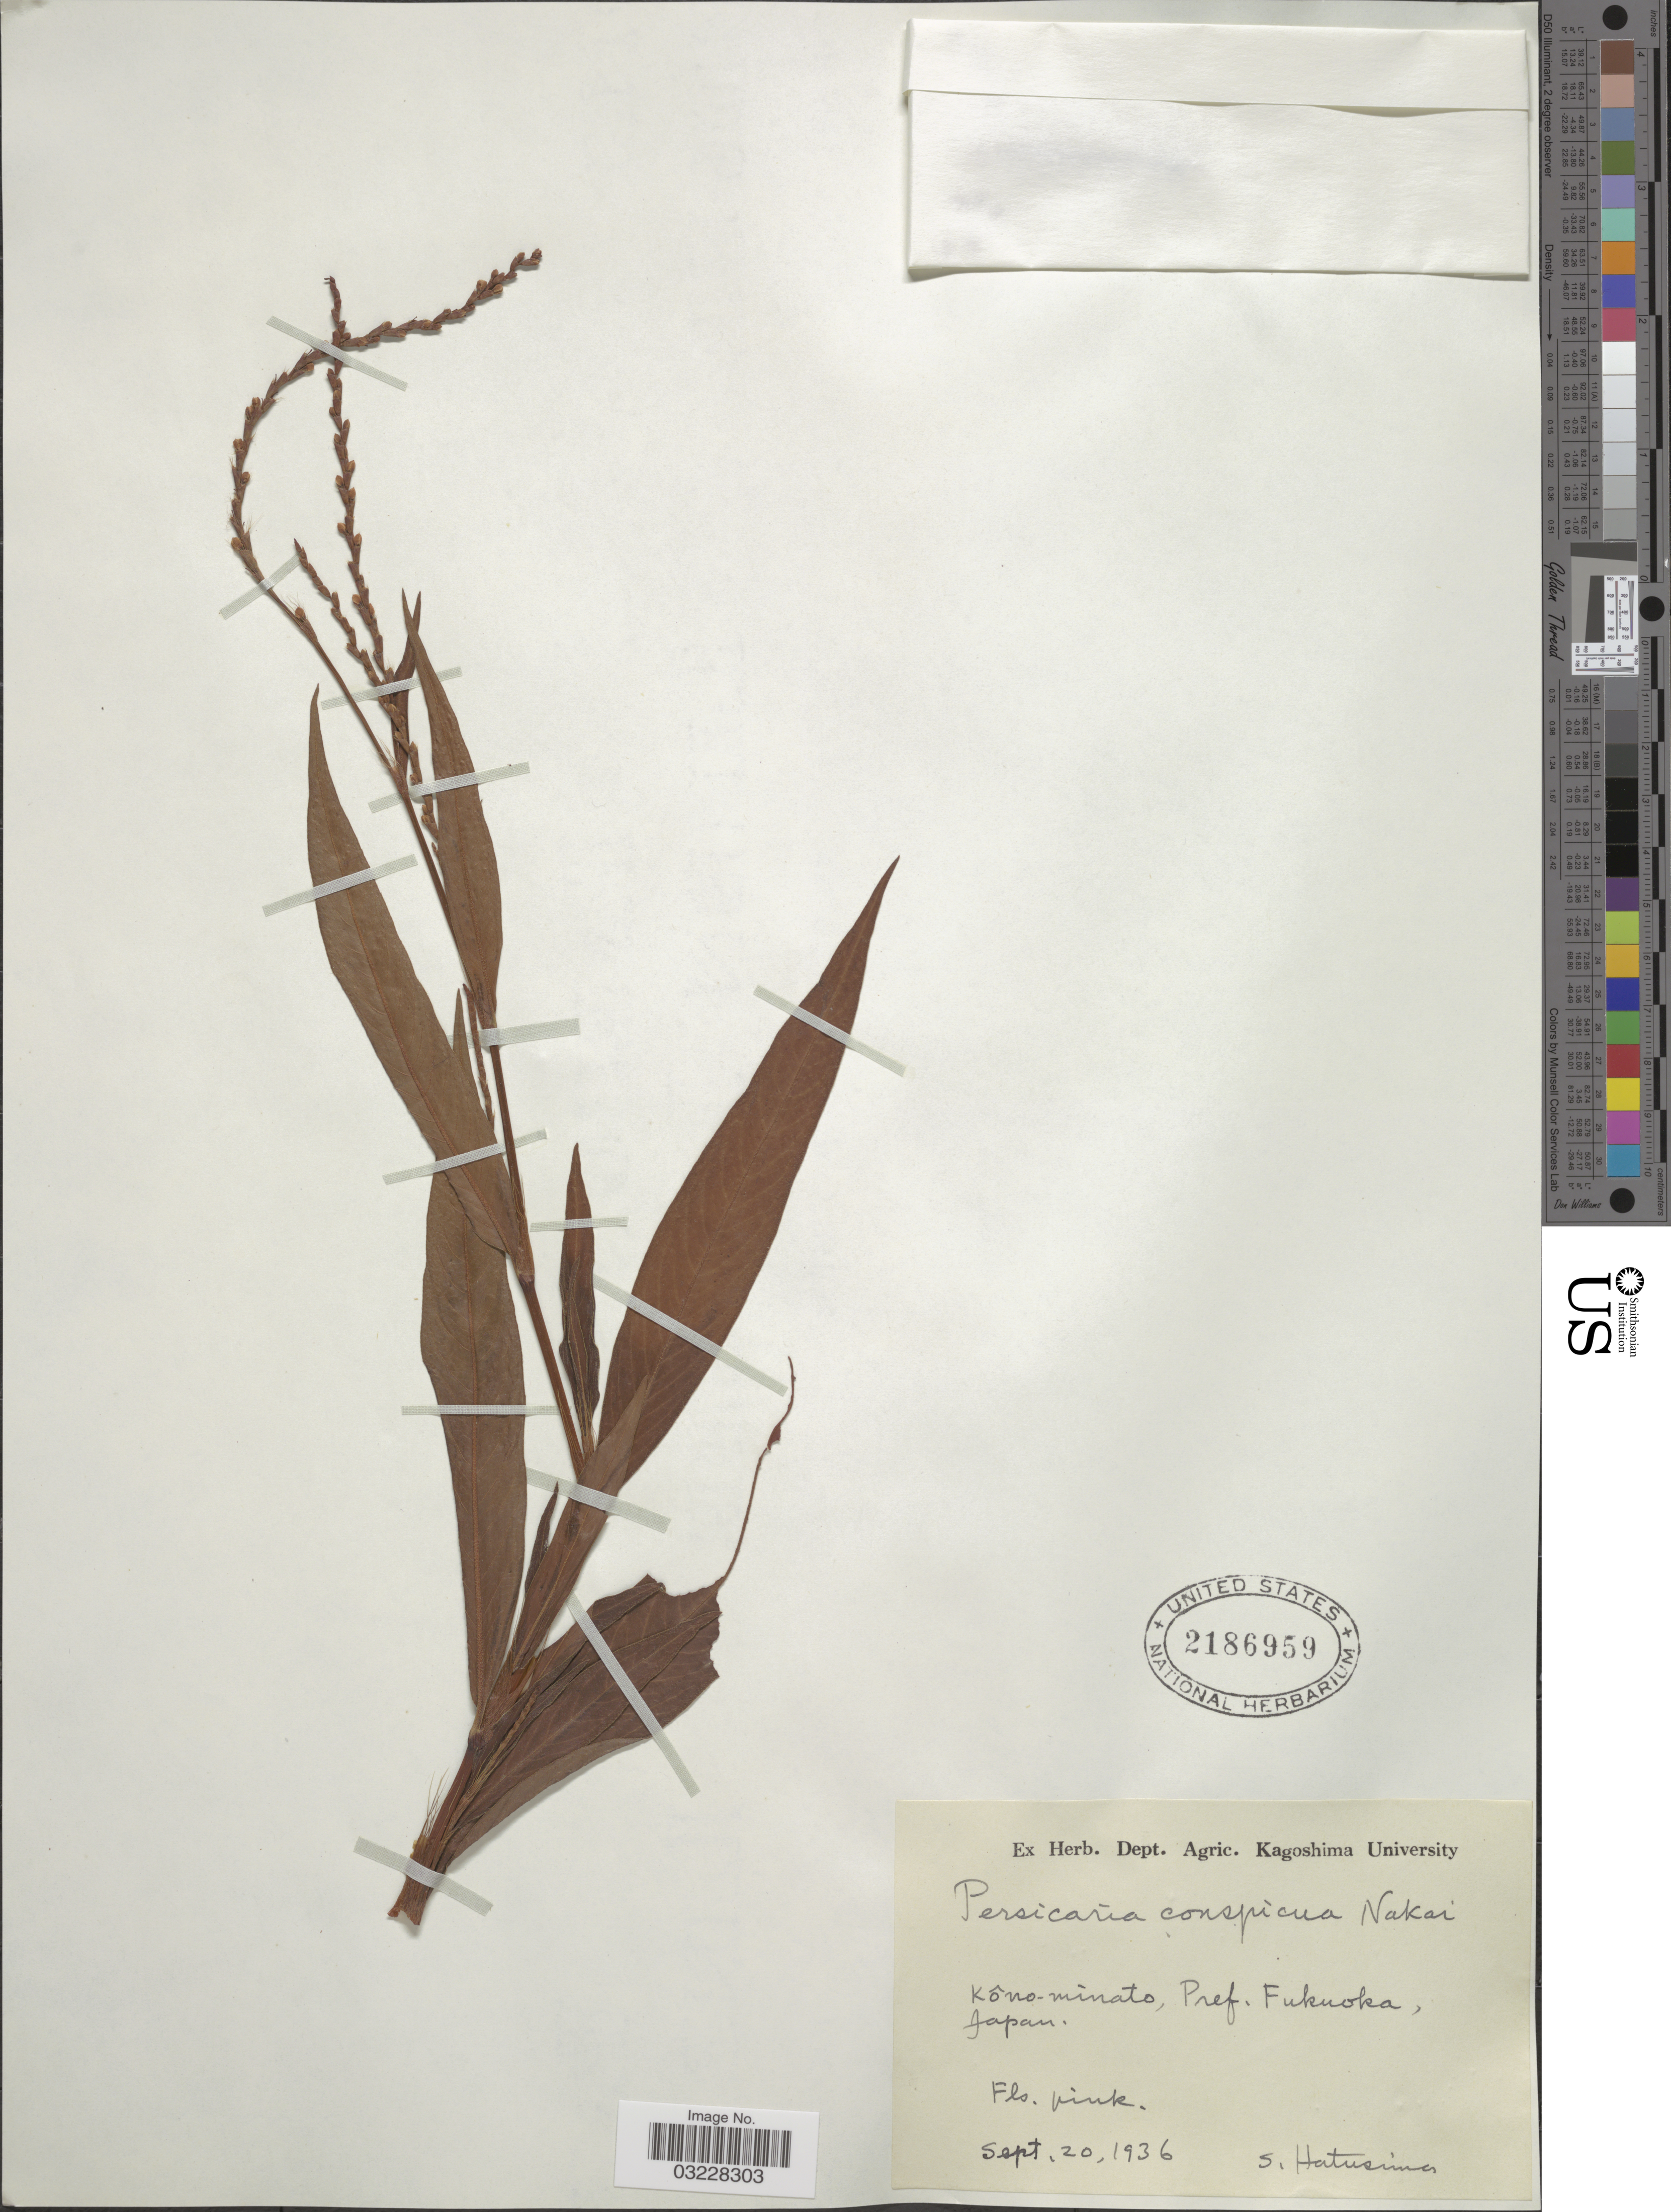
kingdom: Plantae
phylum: Tracheophyta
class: Magnoliopsida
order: Caryophyllales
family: Polygonaceae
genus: Polygonum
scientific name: Polygonum conspicuum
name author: Nakai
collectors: S. Hatusima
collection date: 1936-09-20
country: Japan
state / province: Hukuoka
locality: Kôno-minato, Pref. Fukuoka.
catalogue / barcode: US 2186959